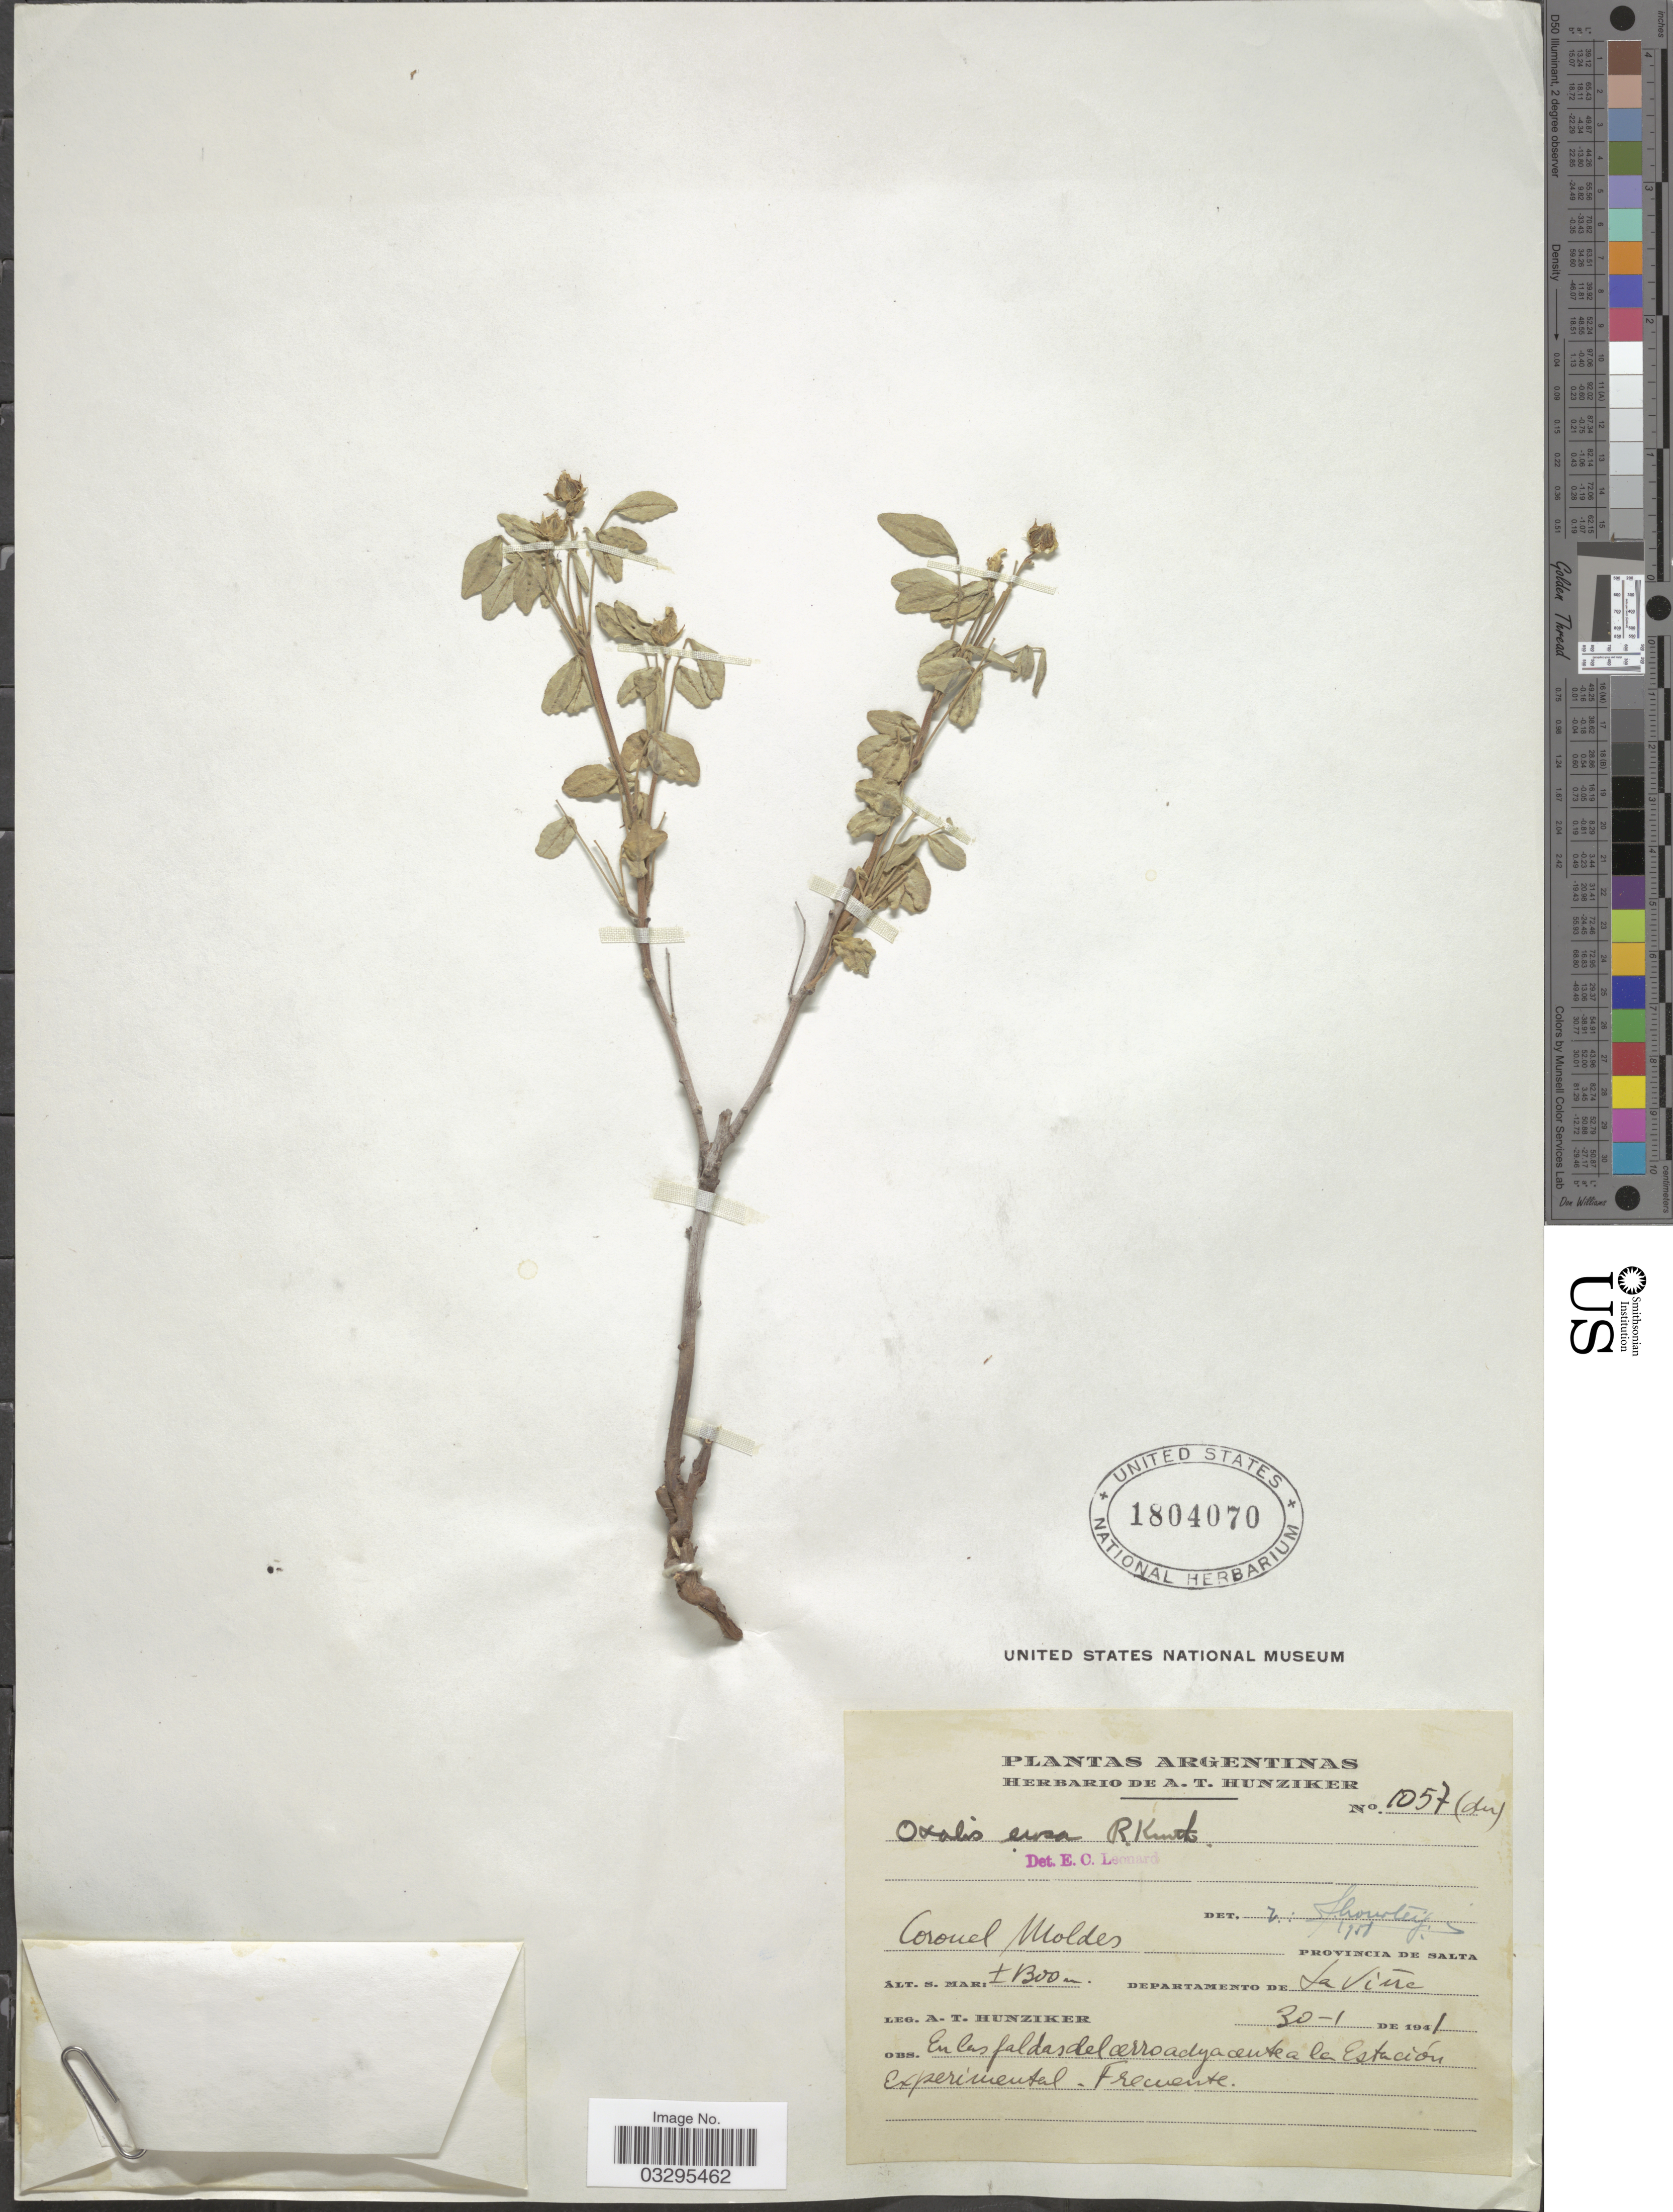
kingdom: Plantae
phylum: Tracheophyta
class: Magnoliopsida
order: Oxalidales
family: Oxalidaceae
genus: Oxalis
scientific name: Oxalis erosa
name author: R. Knuth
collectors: A. T. Hunziker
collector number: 1057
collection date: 1941-01-30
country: Argentina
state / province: Salta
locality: Coronel Moldes. Departamento de La Viña.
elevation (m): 1300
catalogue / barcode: US 1804070